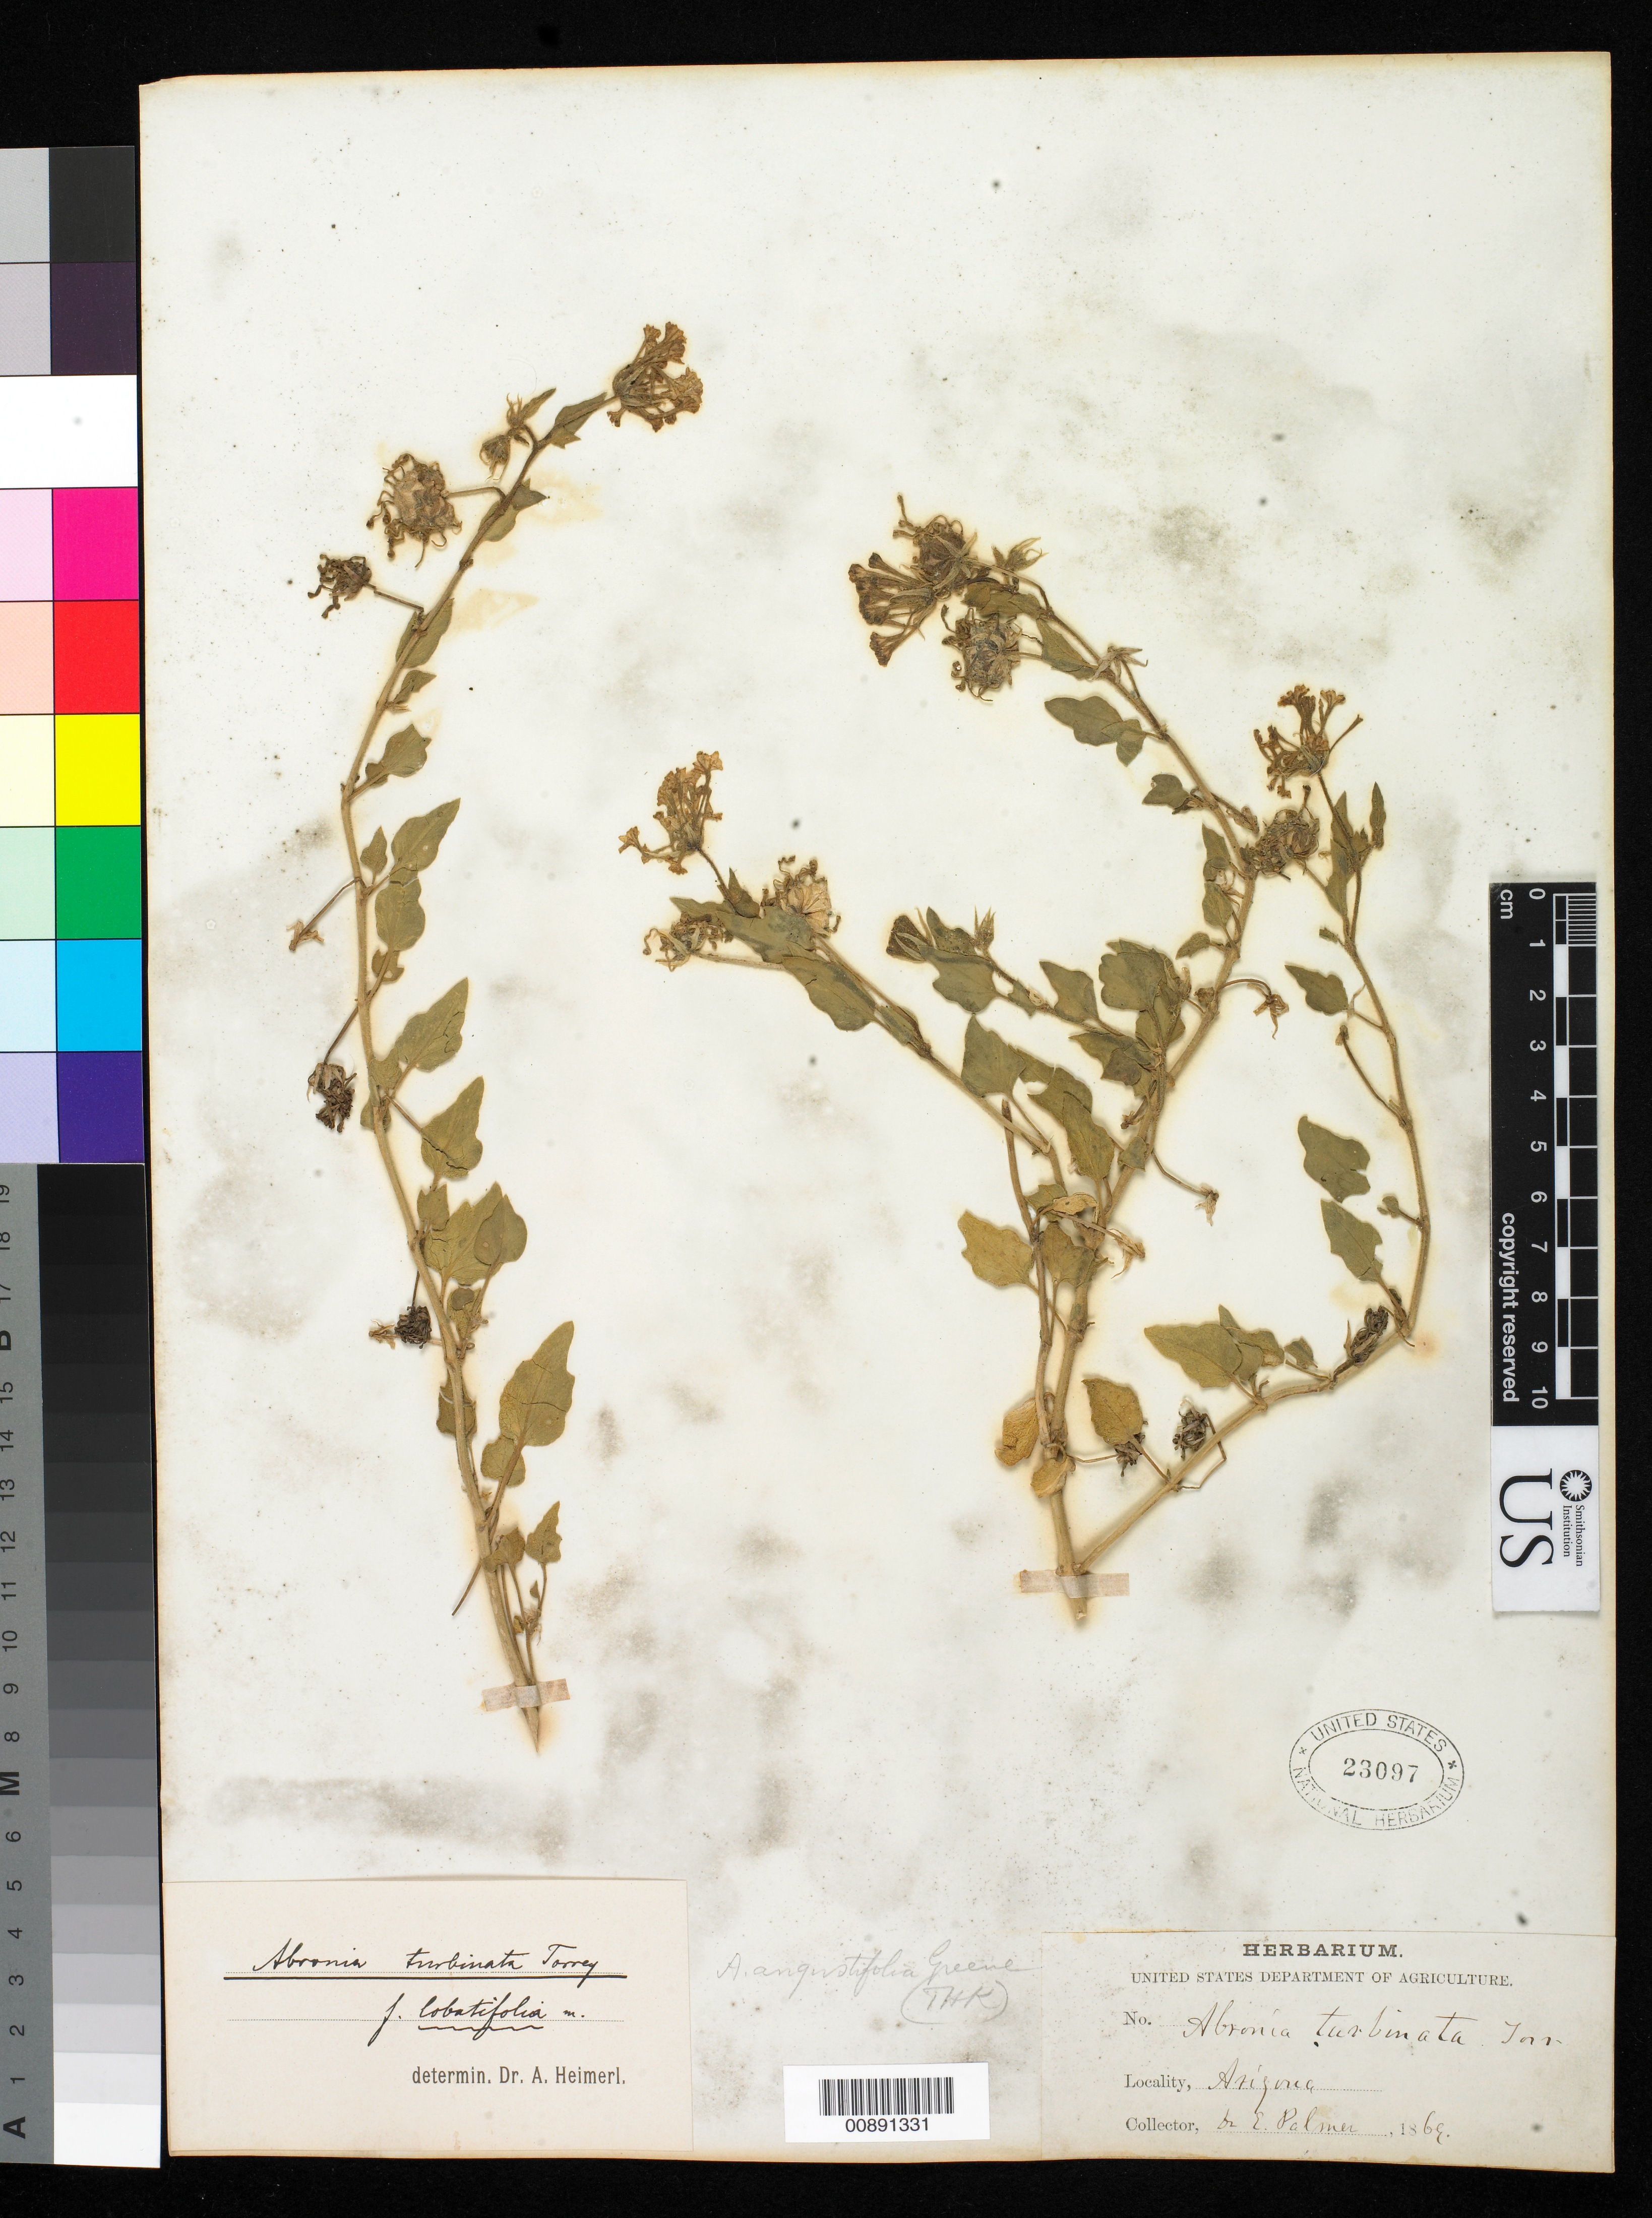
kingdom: Plantae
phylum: Tracheophyta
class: Magnoliopsida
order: Caryophyllales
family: Nyctaginaceae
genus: Abronia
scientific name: Abronia angustifolia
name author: Greene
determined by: Kearney, T. H.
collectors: E. Palmer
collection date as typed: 1869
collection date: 1869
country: United States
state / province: Arizona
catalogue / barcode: US 23097